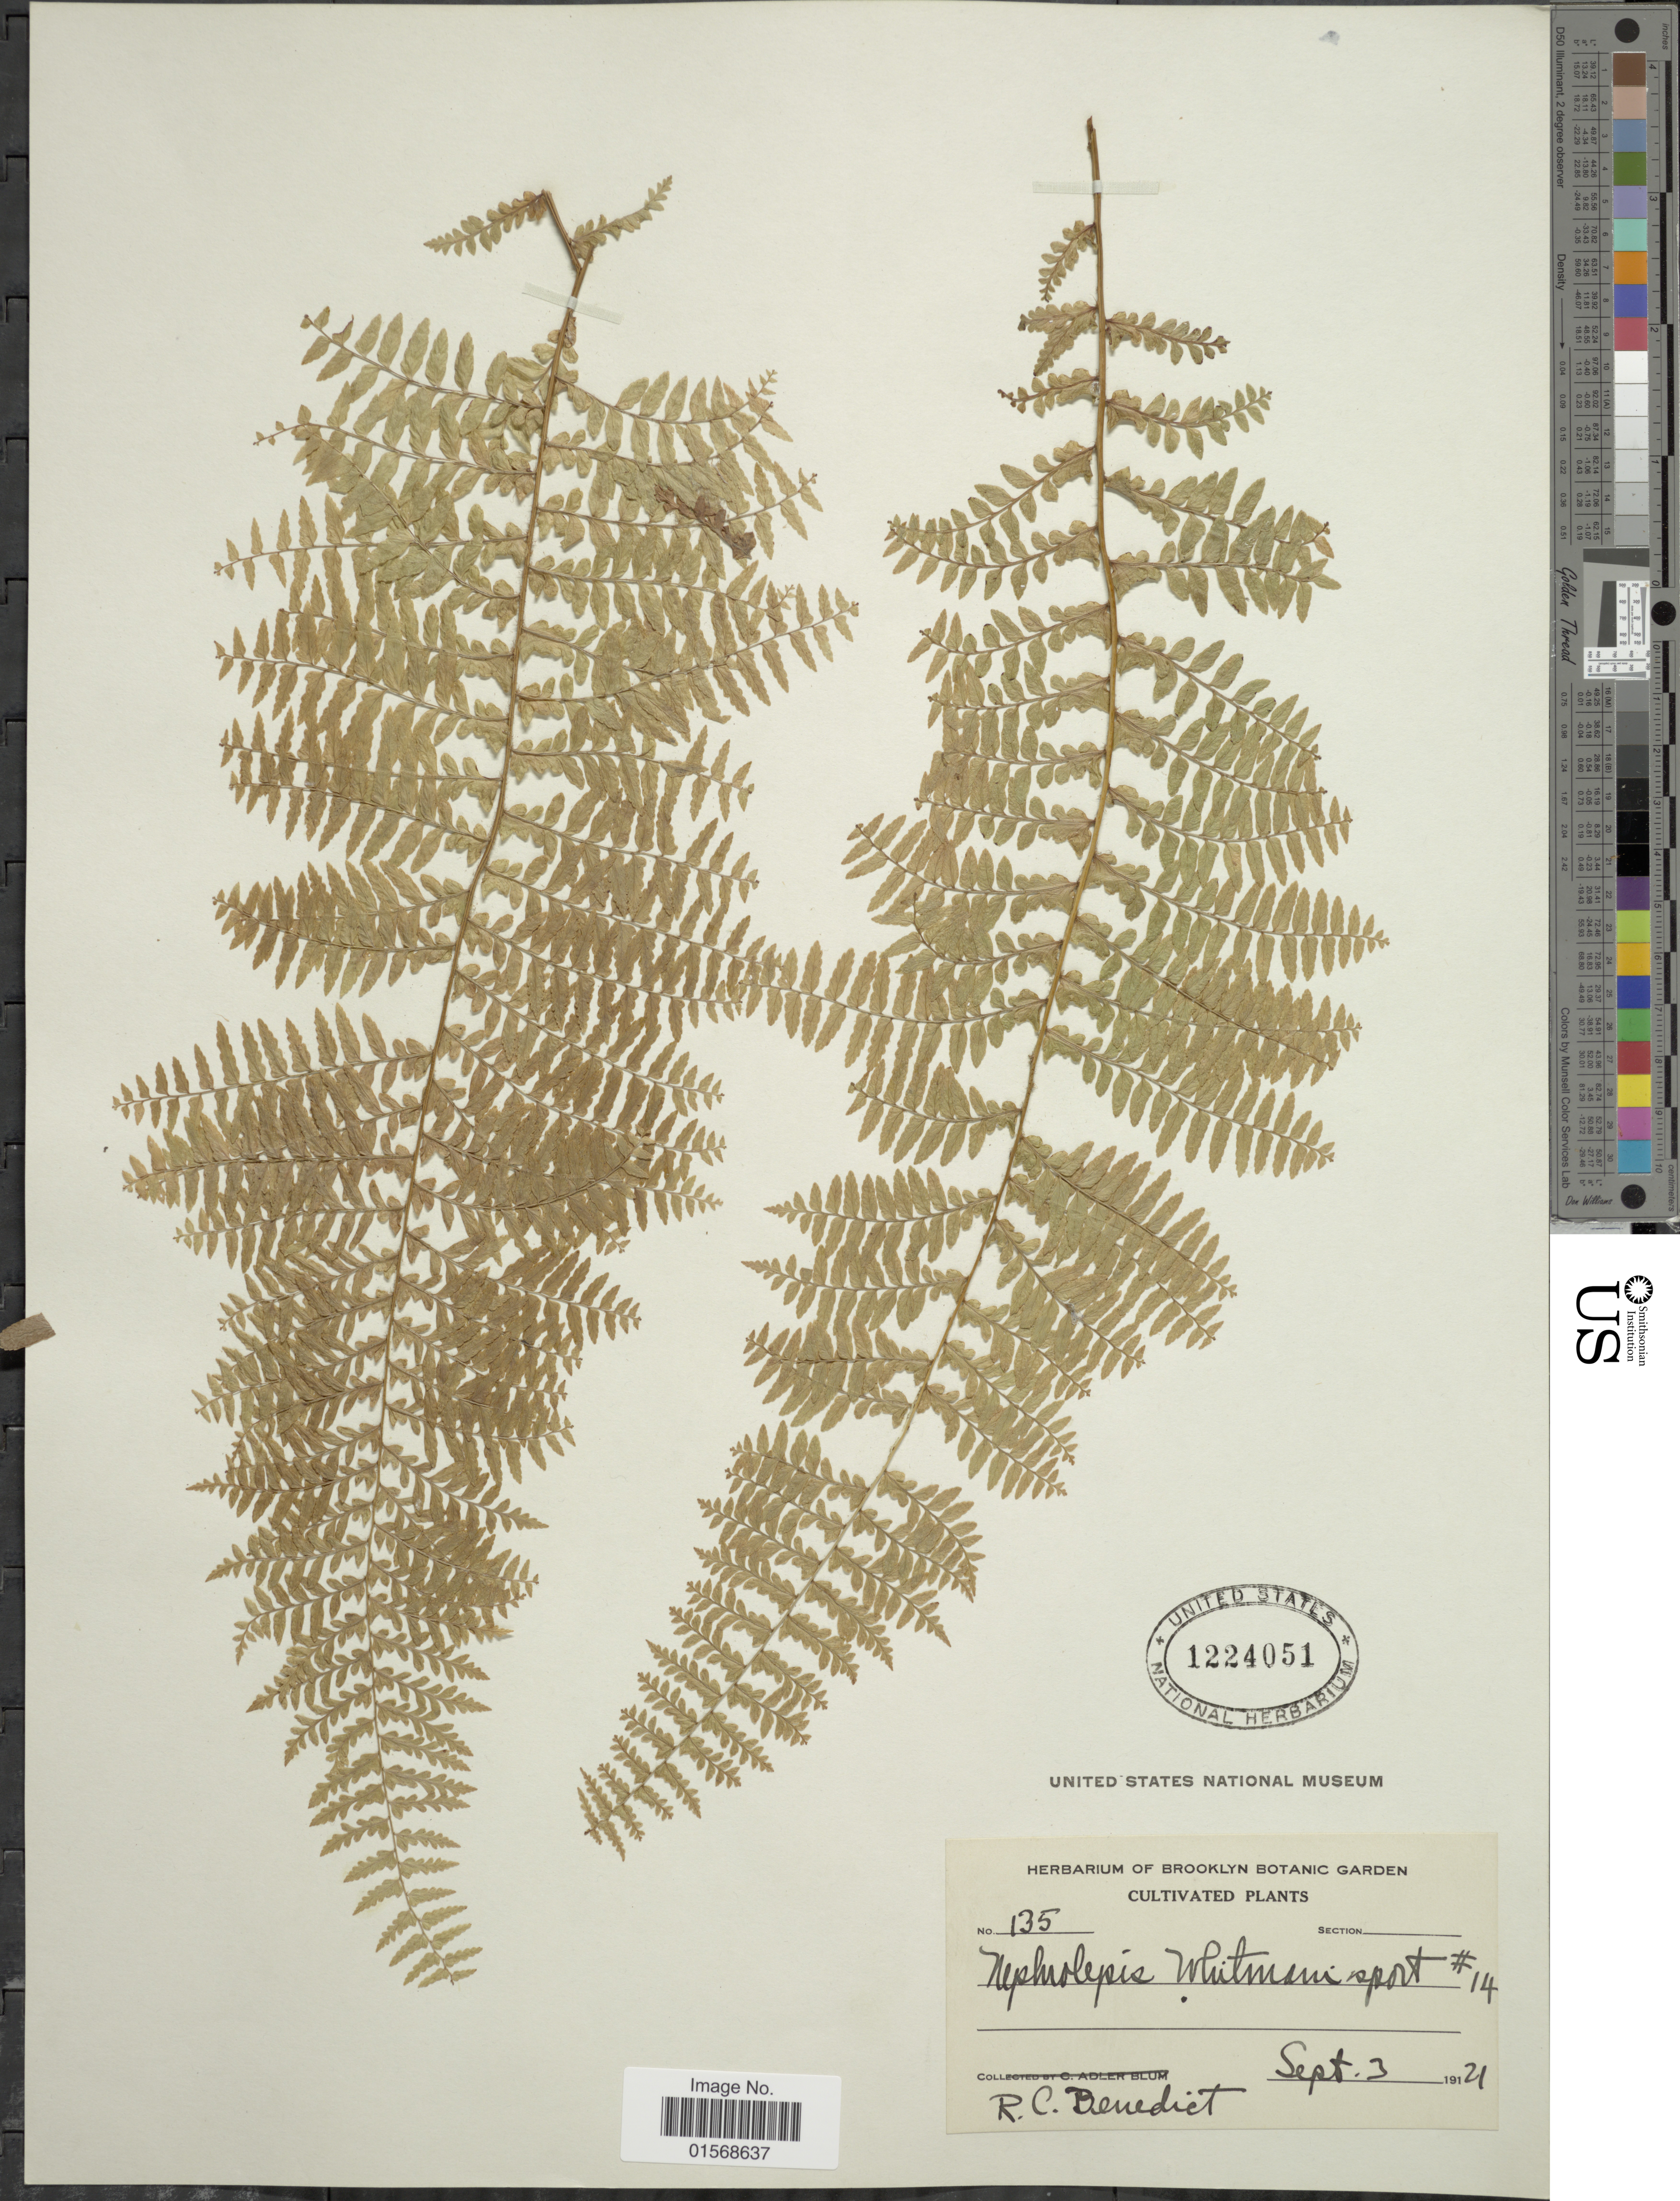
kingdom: Plantae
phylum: Tracheophyta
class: Polypodiopsida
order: Polypodiales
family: Nephrolepidaceae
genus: Nephrolepis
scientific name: Nephrolepis 'Whitman'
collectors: R. C. Benedict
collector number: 135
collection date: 1921-09-03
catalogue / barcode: US 1224051